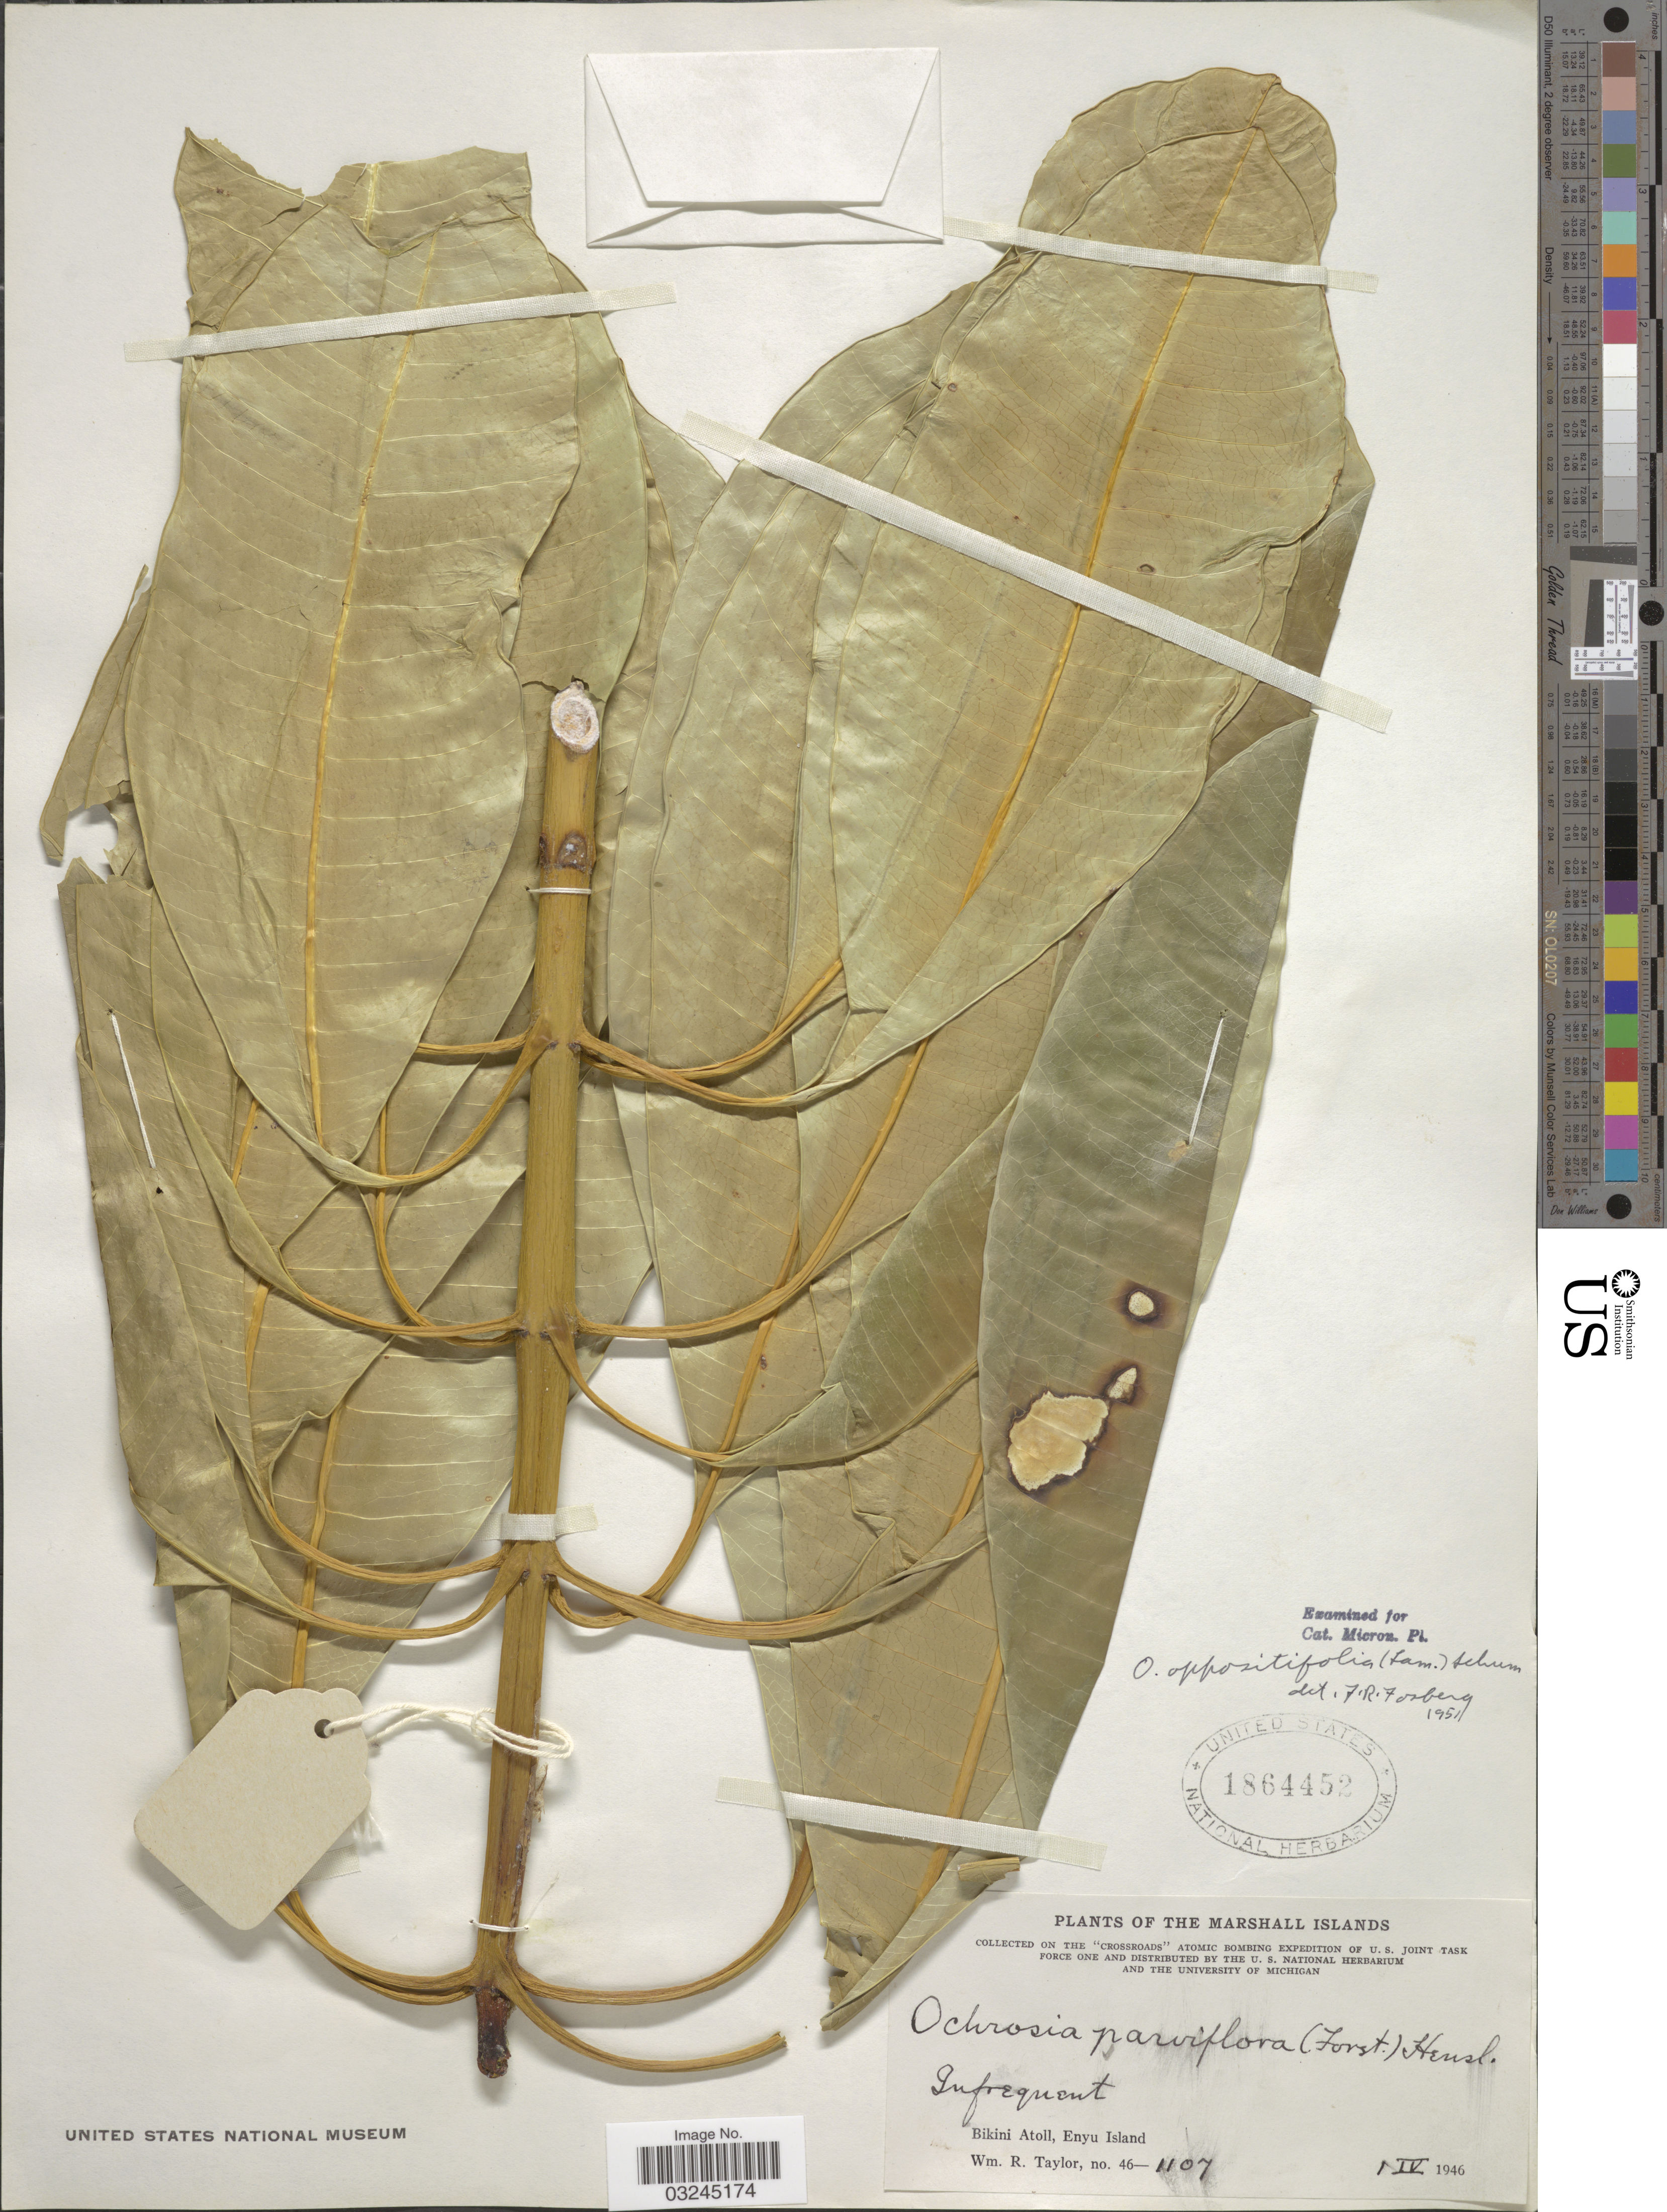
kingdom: Plantae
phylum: Tracheophyta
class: Magnoliopsida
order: Gentianales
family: Apocynaceae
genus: Ochrosia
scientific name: Ochrosia oppositifolia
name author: (Lam.) K. Schum.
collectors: W. R. Taylor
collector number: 46-1107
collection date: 1946-04-01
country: Marshall Islands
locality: Bikini Atoll, Enyu Island.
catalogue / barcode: US 1864452